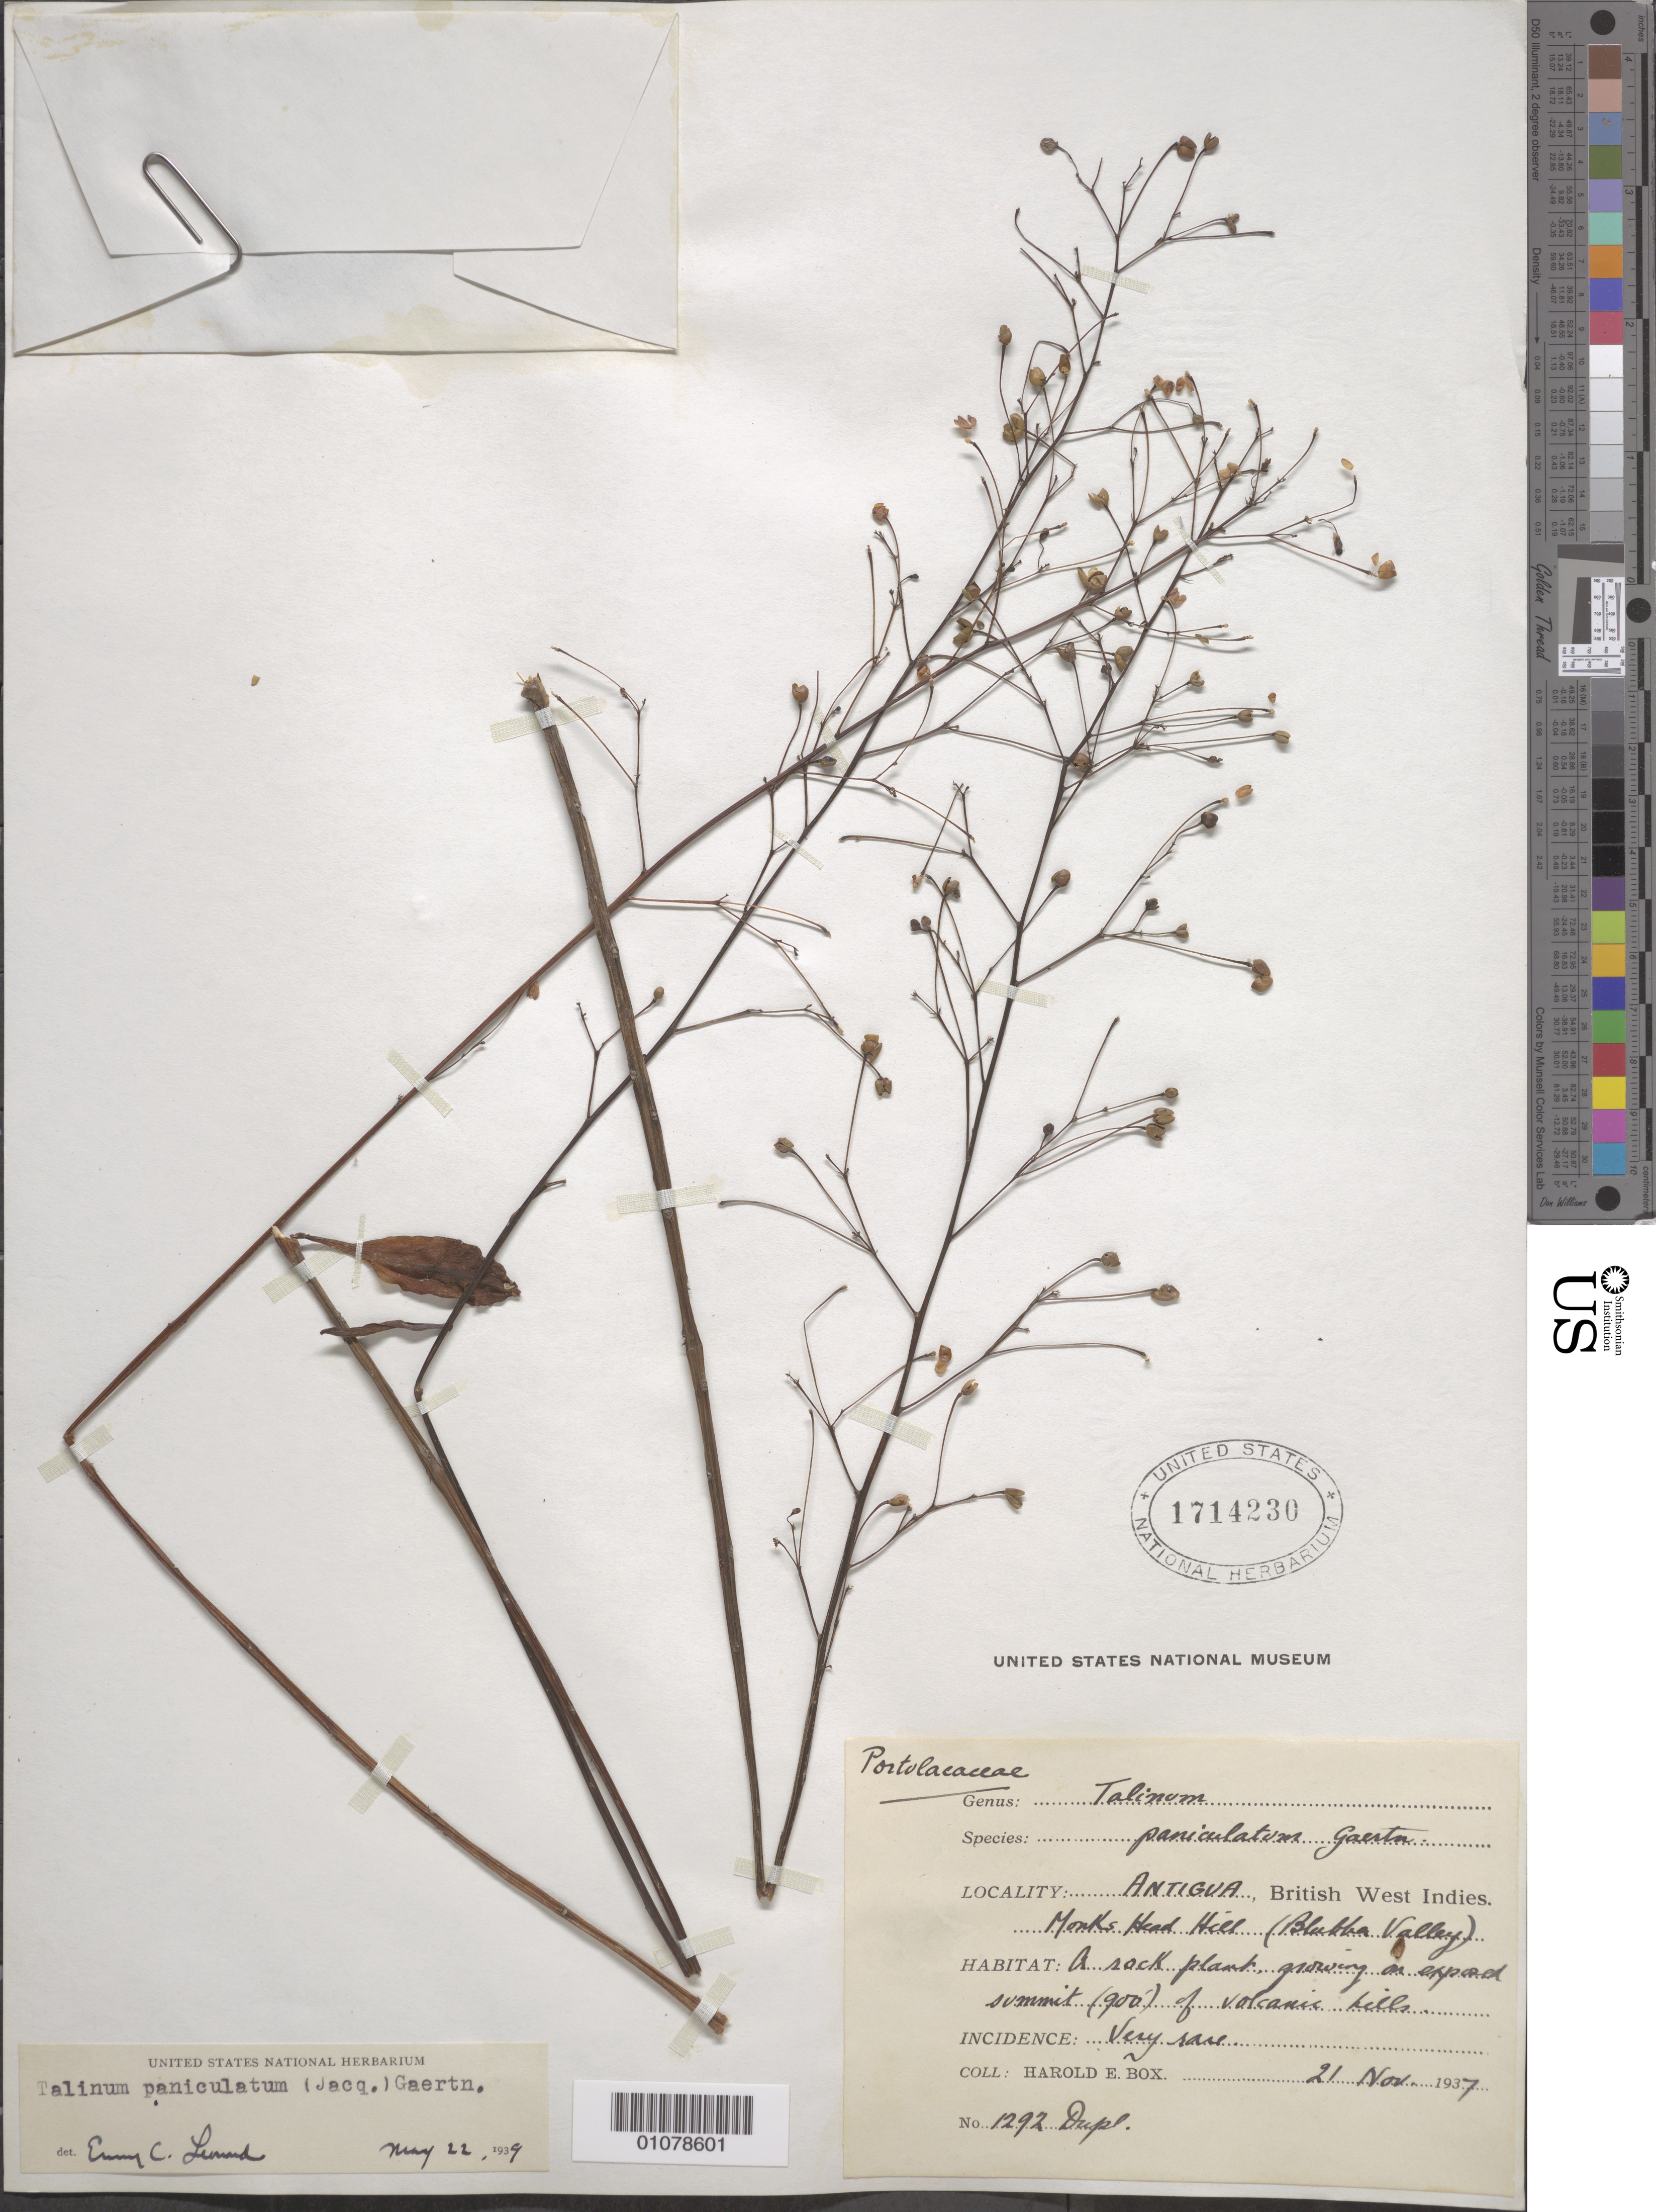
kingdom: Plantae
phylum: Tracheophyta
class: Magnoliopsida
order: Caryophyllales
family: Talinaceae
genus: Talinum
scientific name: Talinum paniculatum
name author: (Jacq.) Gaertn.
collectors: H. E. Box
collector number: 1292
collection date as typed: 21 Nov 1937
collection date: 1937-11-21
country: Antigua and Barbuda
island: Antigua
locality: Blubber Valley, Monks Head Hill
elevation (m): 274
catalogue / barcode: US 1714230